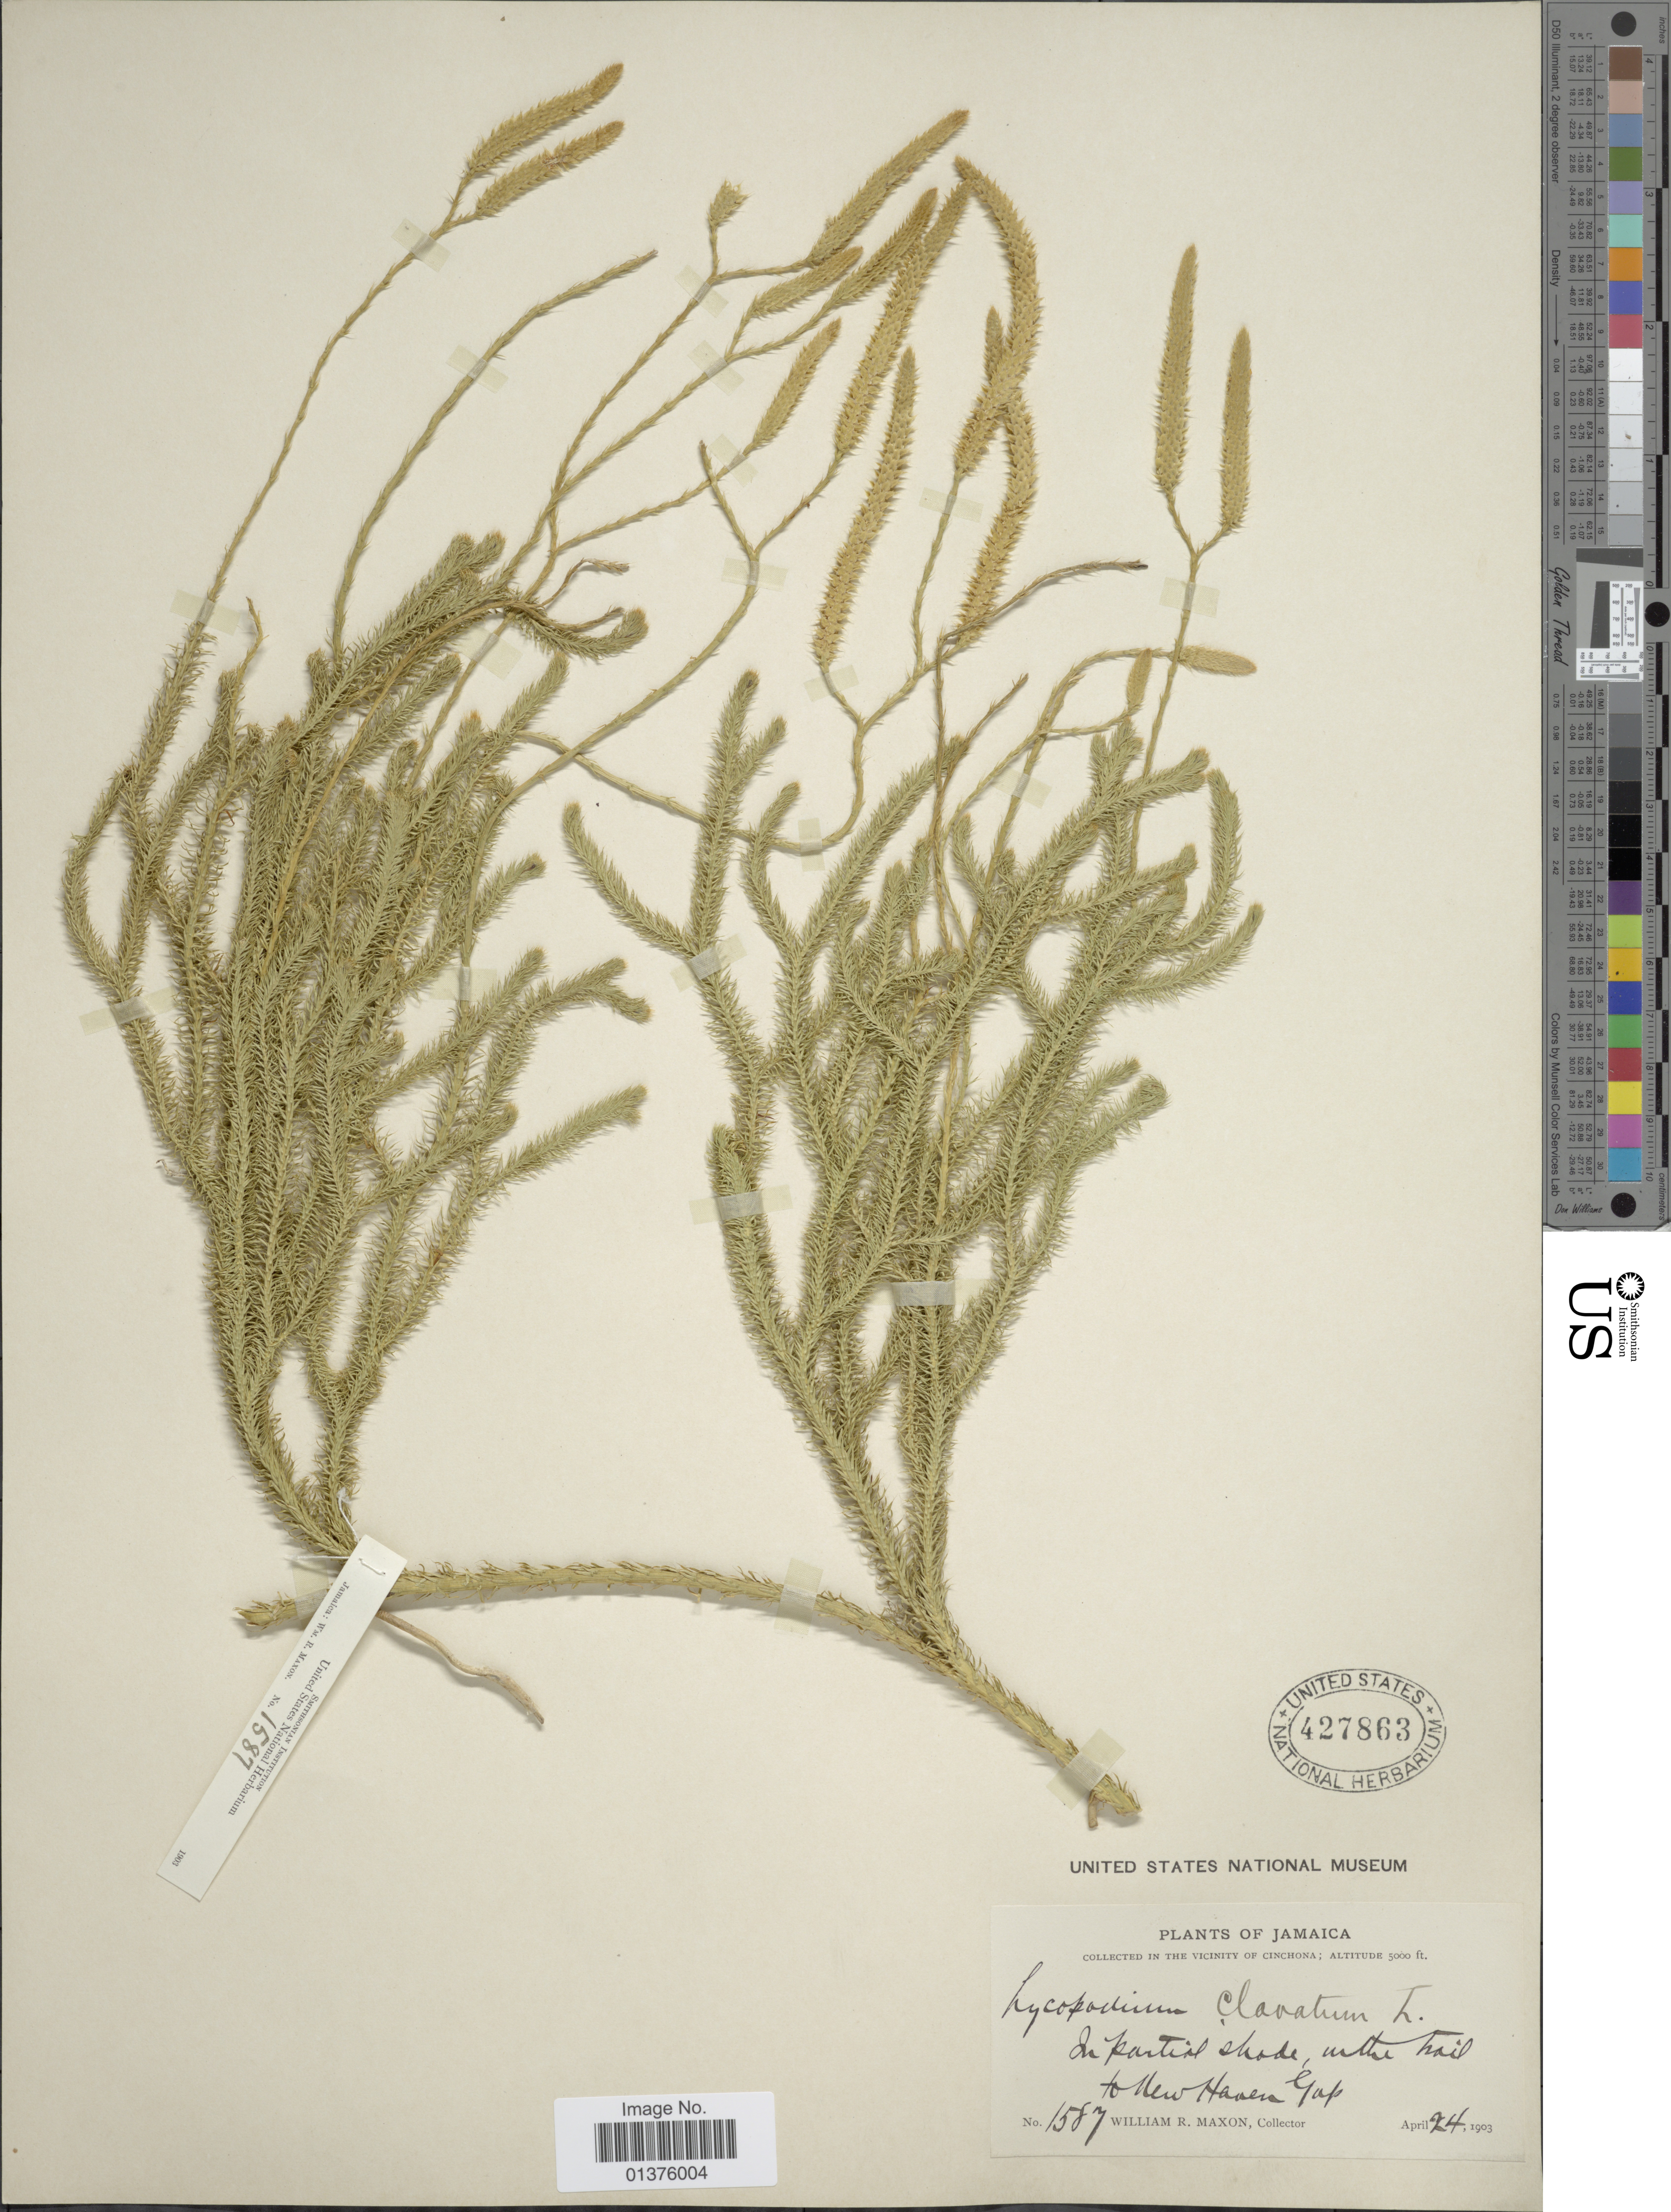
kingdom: Plantae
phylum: Tracheophyta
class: Lycopodiopsida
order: Lycopodiales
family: Lycopodiaceae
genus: Lycopodium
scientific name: Lycopodium clavatum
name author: L.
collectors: W. R. Maxon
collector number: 1587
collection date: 1903-04-21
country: Jamaica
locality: In partial shade, on the trail to New Haven Gap, Vicinity of Cichona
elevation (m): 1524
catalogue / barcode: US 427863